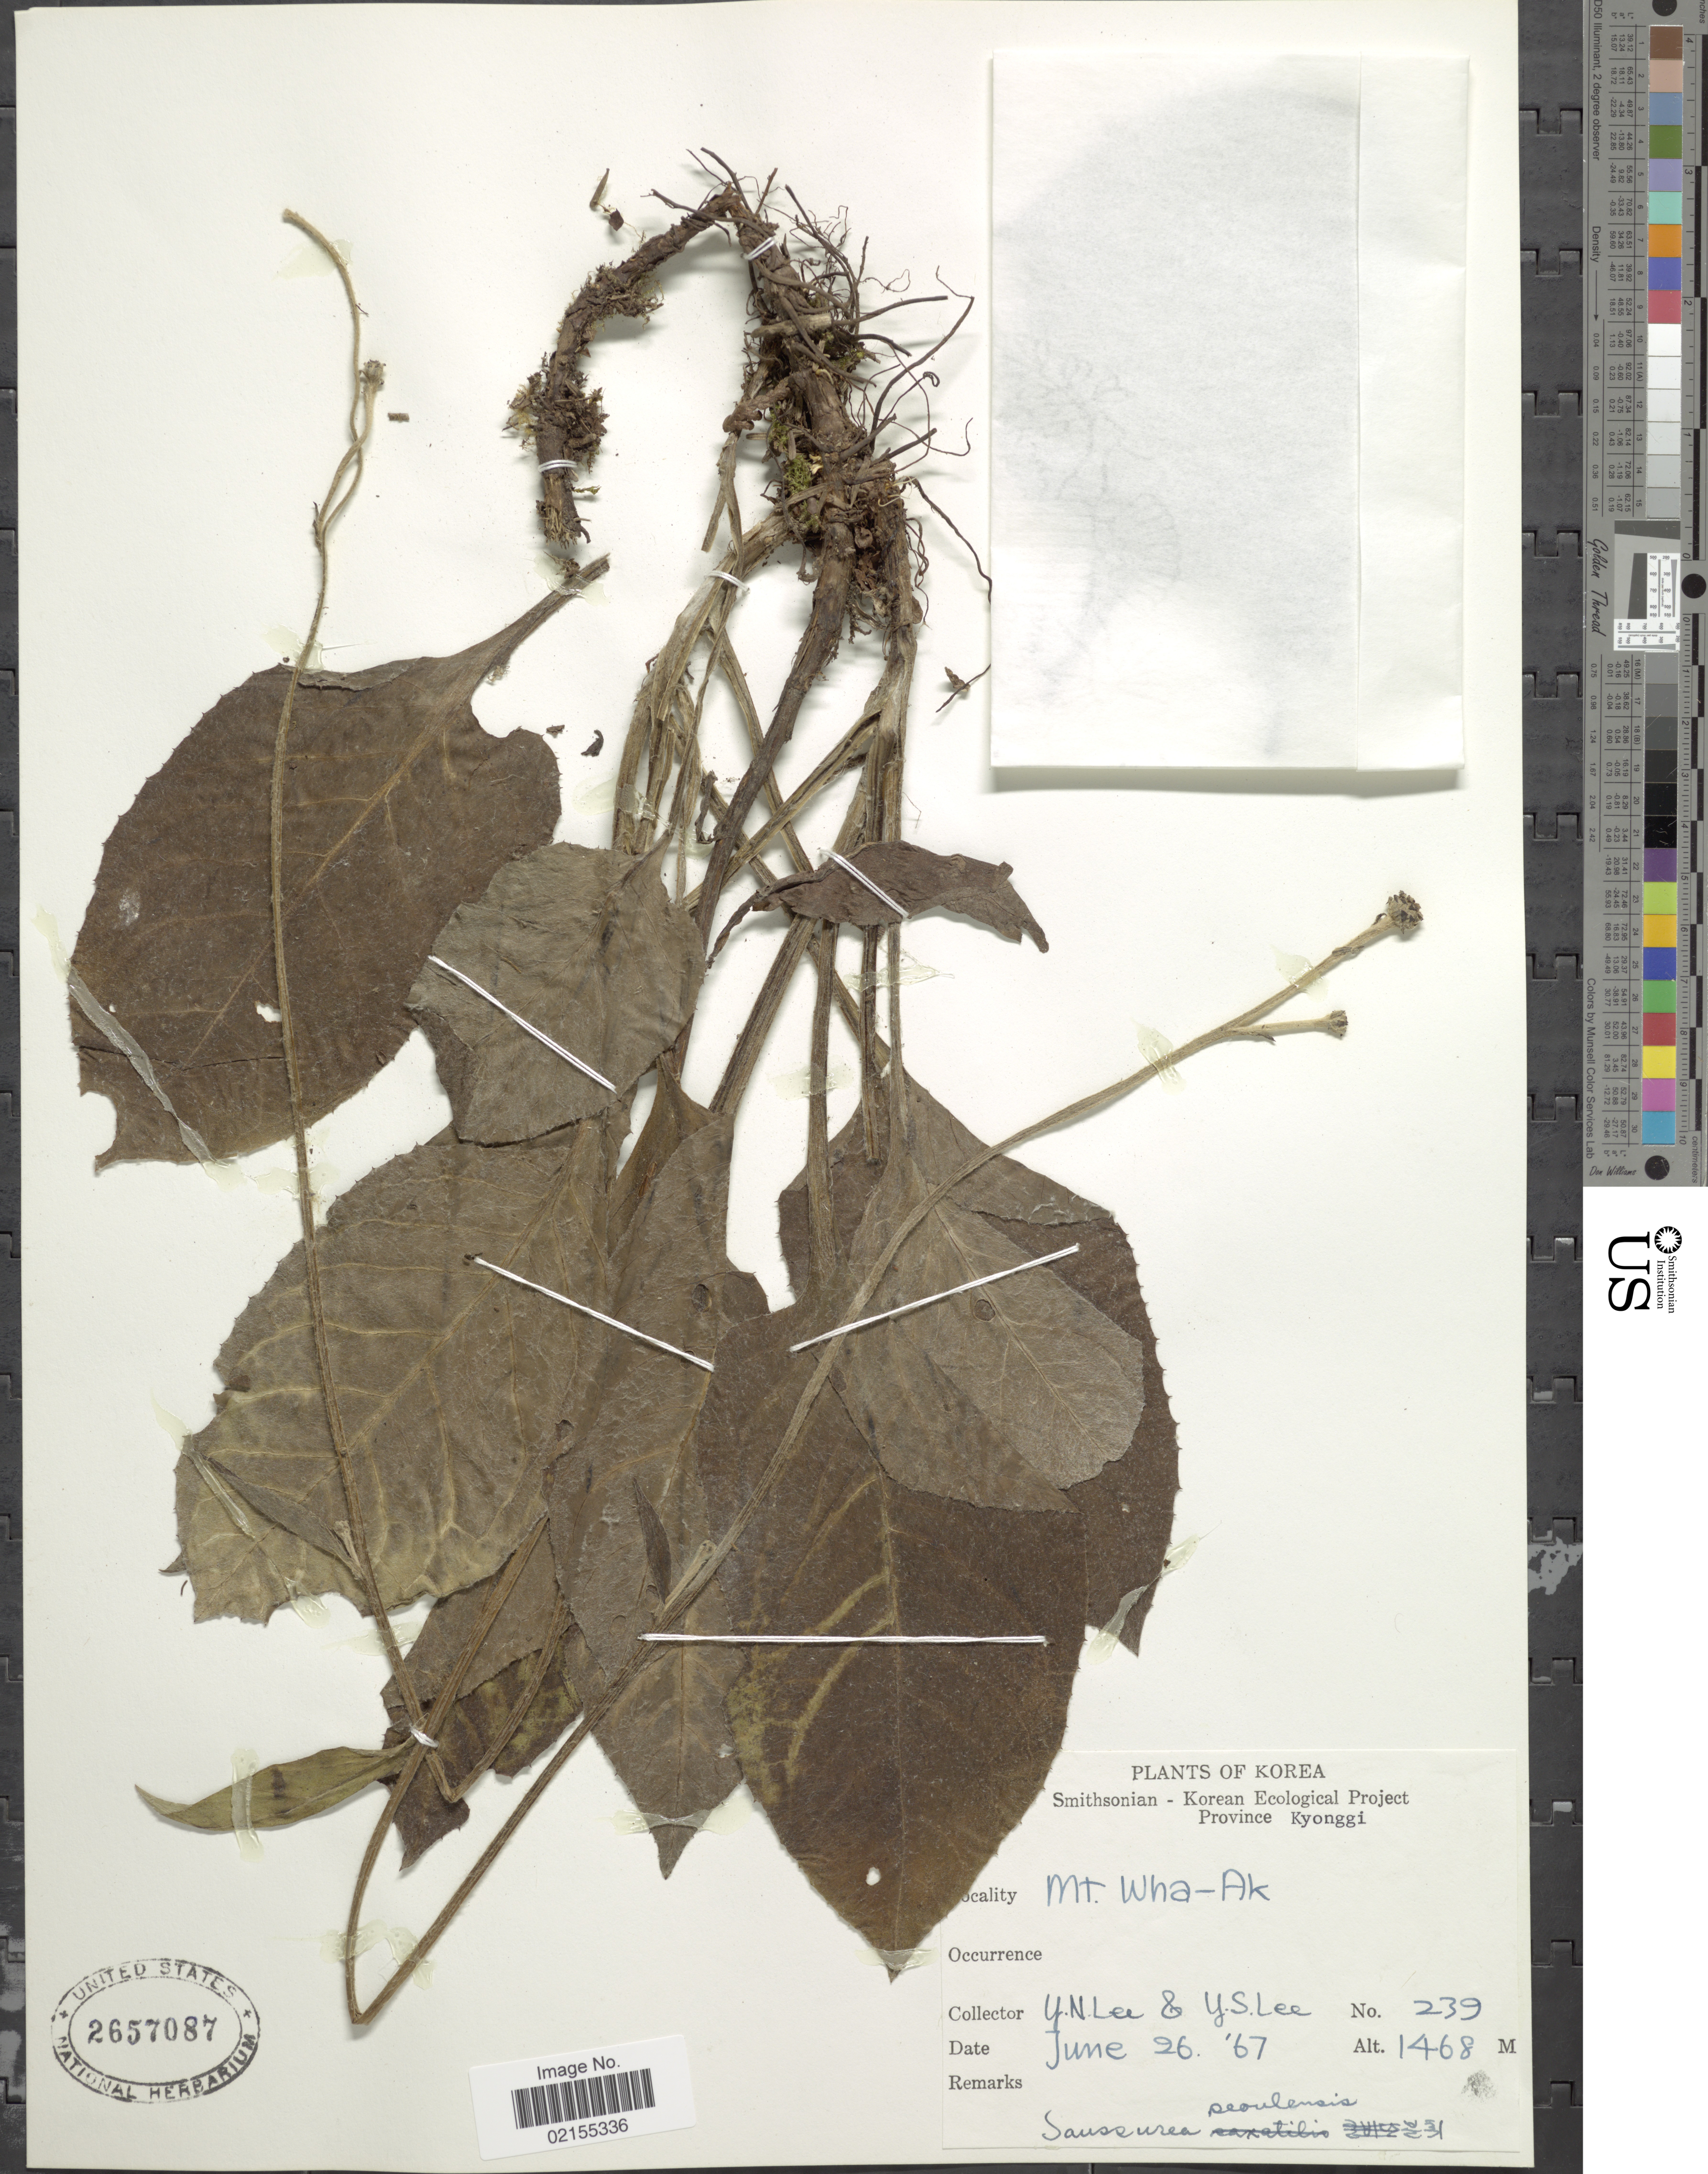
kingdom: Plantae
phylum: Tracheophyta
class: Magnoliopsida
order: Asterales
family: Asteraceae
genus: Saussurea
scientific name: Saussurea seoulensis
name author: Nakai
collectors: Y. N. Lee & Y. S. Lee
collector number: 239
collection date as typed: Transcribed d/m/y: 26/6/67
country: South Korea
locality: Province Kyonggi, Mt. Wha-Ak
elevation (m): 1468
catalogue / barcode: US 2657087